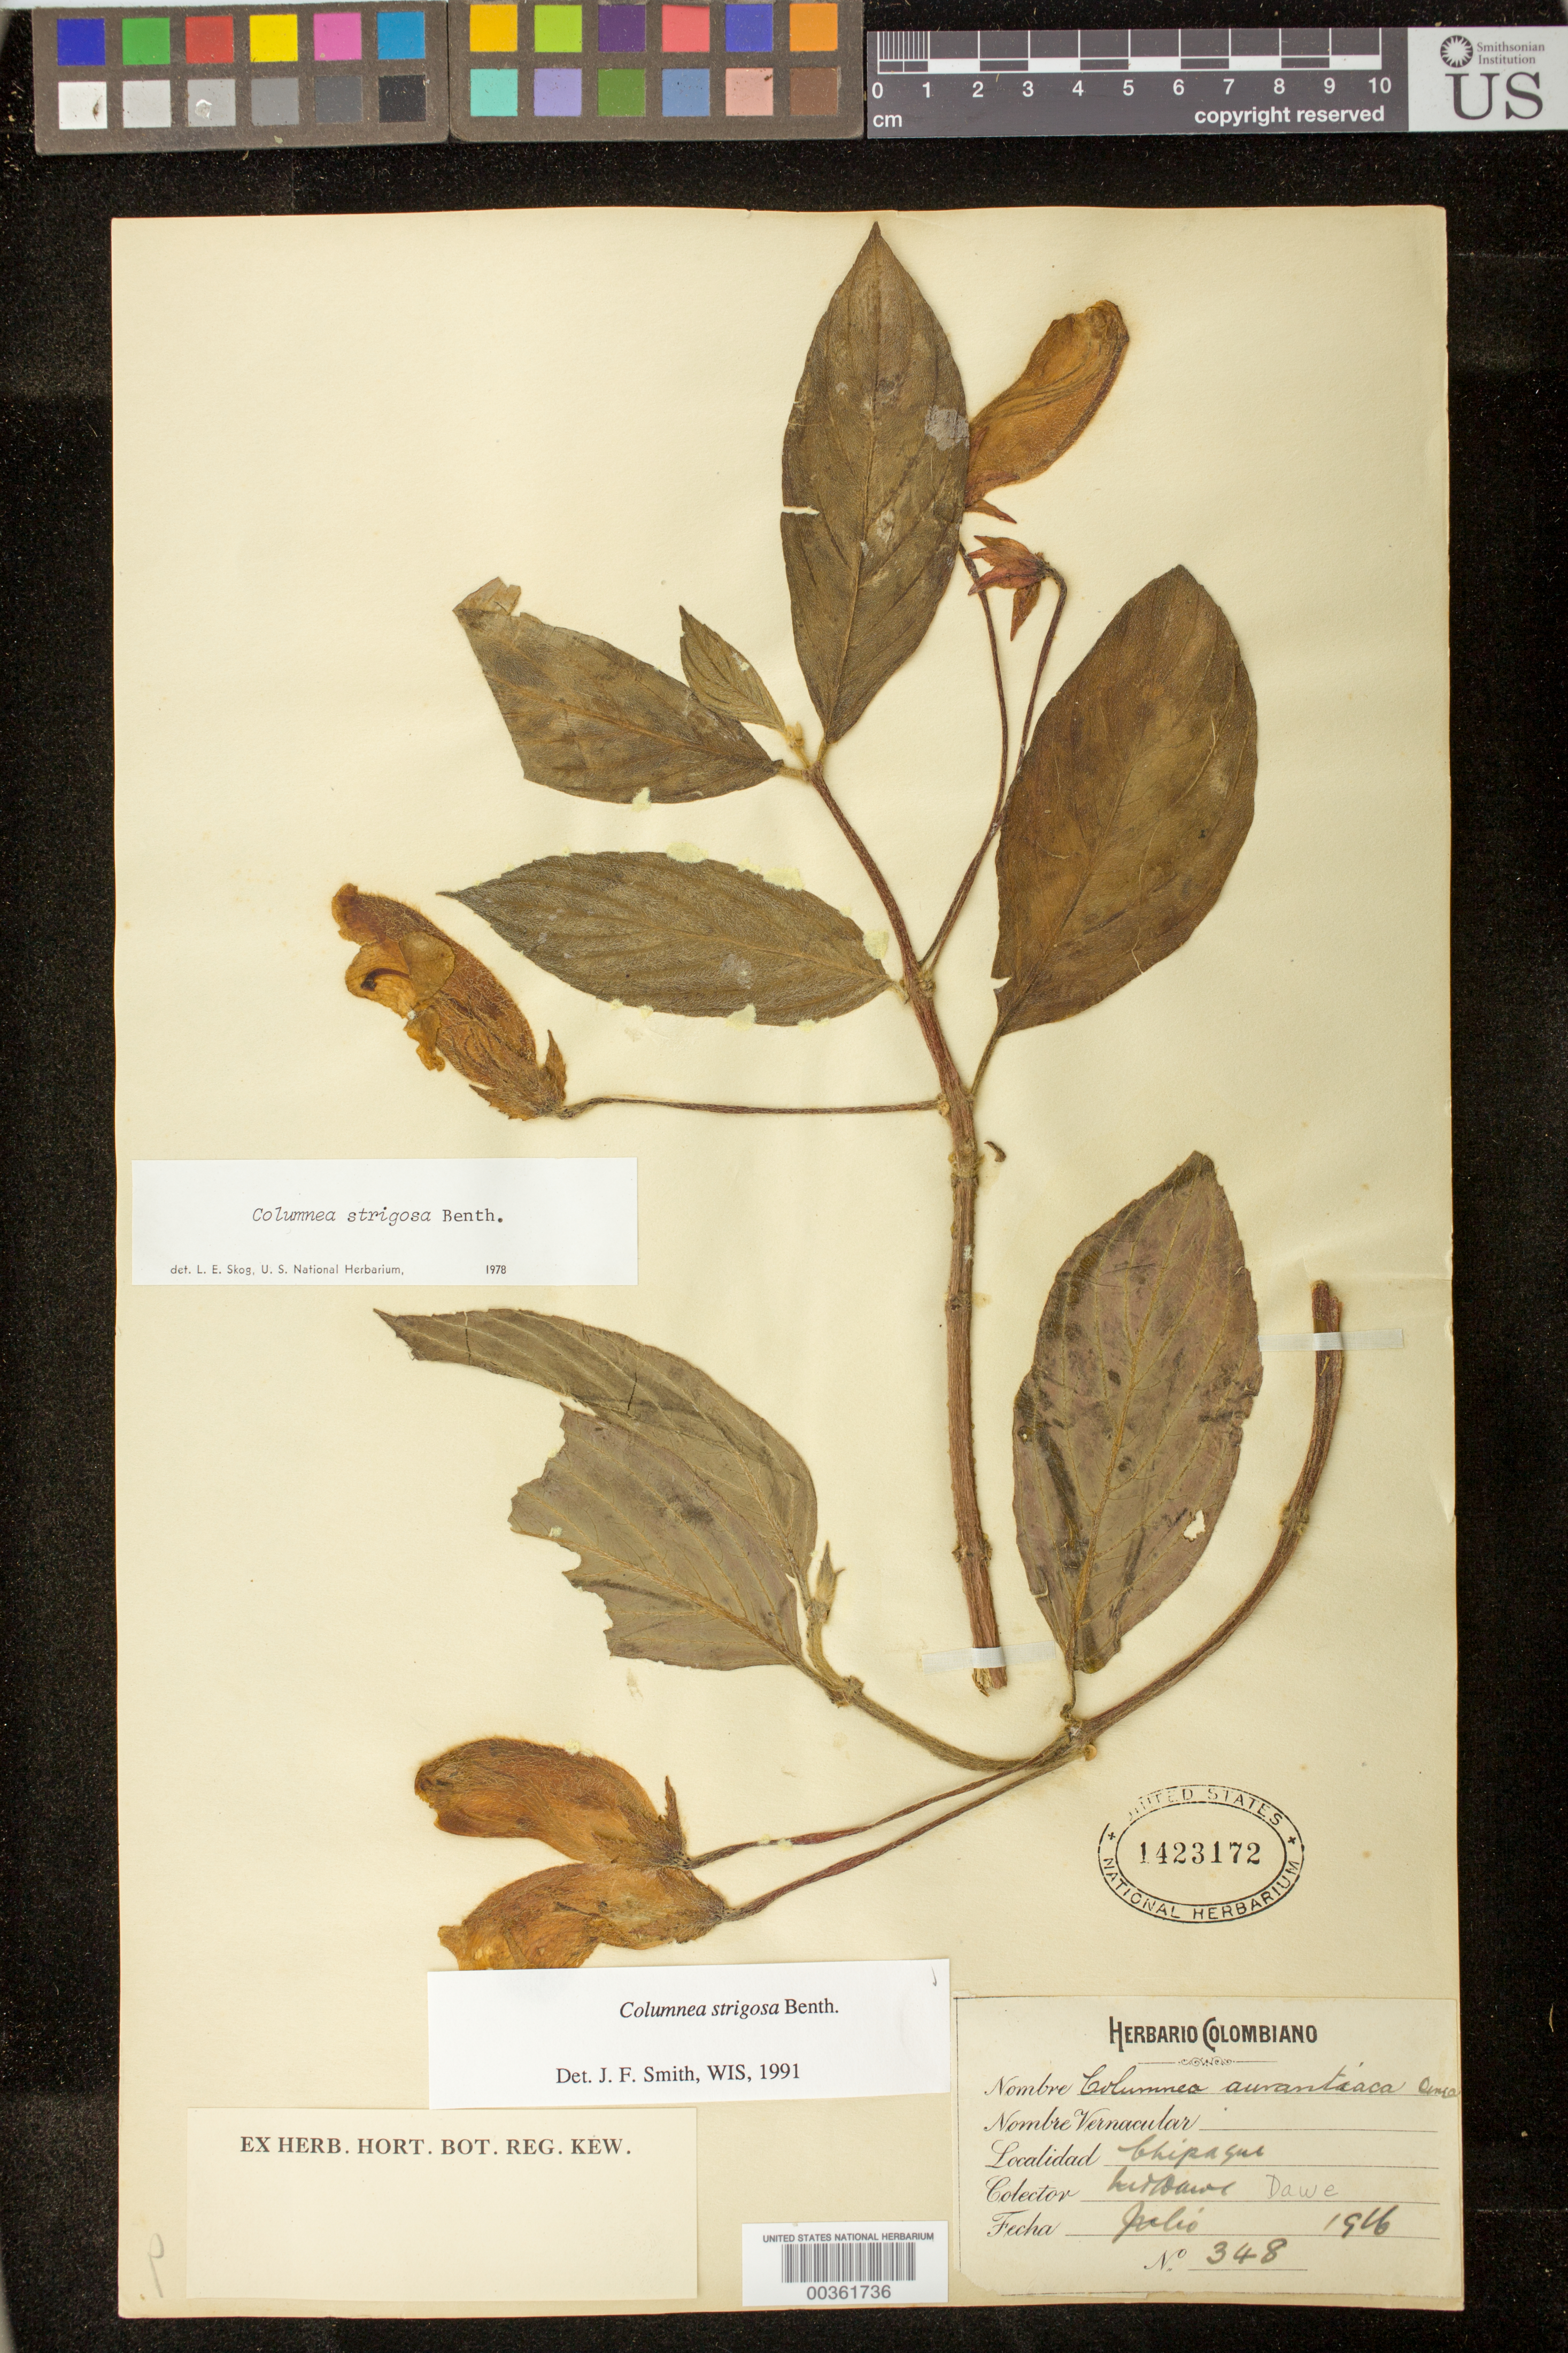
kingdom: Plantae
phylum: Tracheophyta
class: Magnoliopsida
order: Lamiales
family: Gesneriaceae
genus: Columnea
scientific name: Columnea strigosa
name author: Benth.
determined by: Skog, Laurence E.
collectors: M. T. Dawe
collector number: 348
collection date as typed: Jul 1916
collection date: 1916-07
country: Colombia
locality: Chipaque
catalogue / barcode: US 1423172